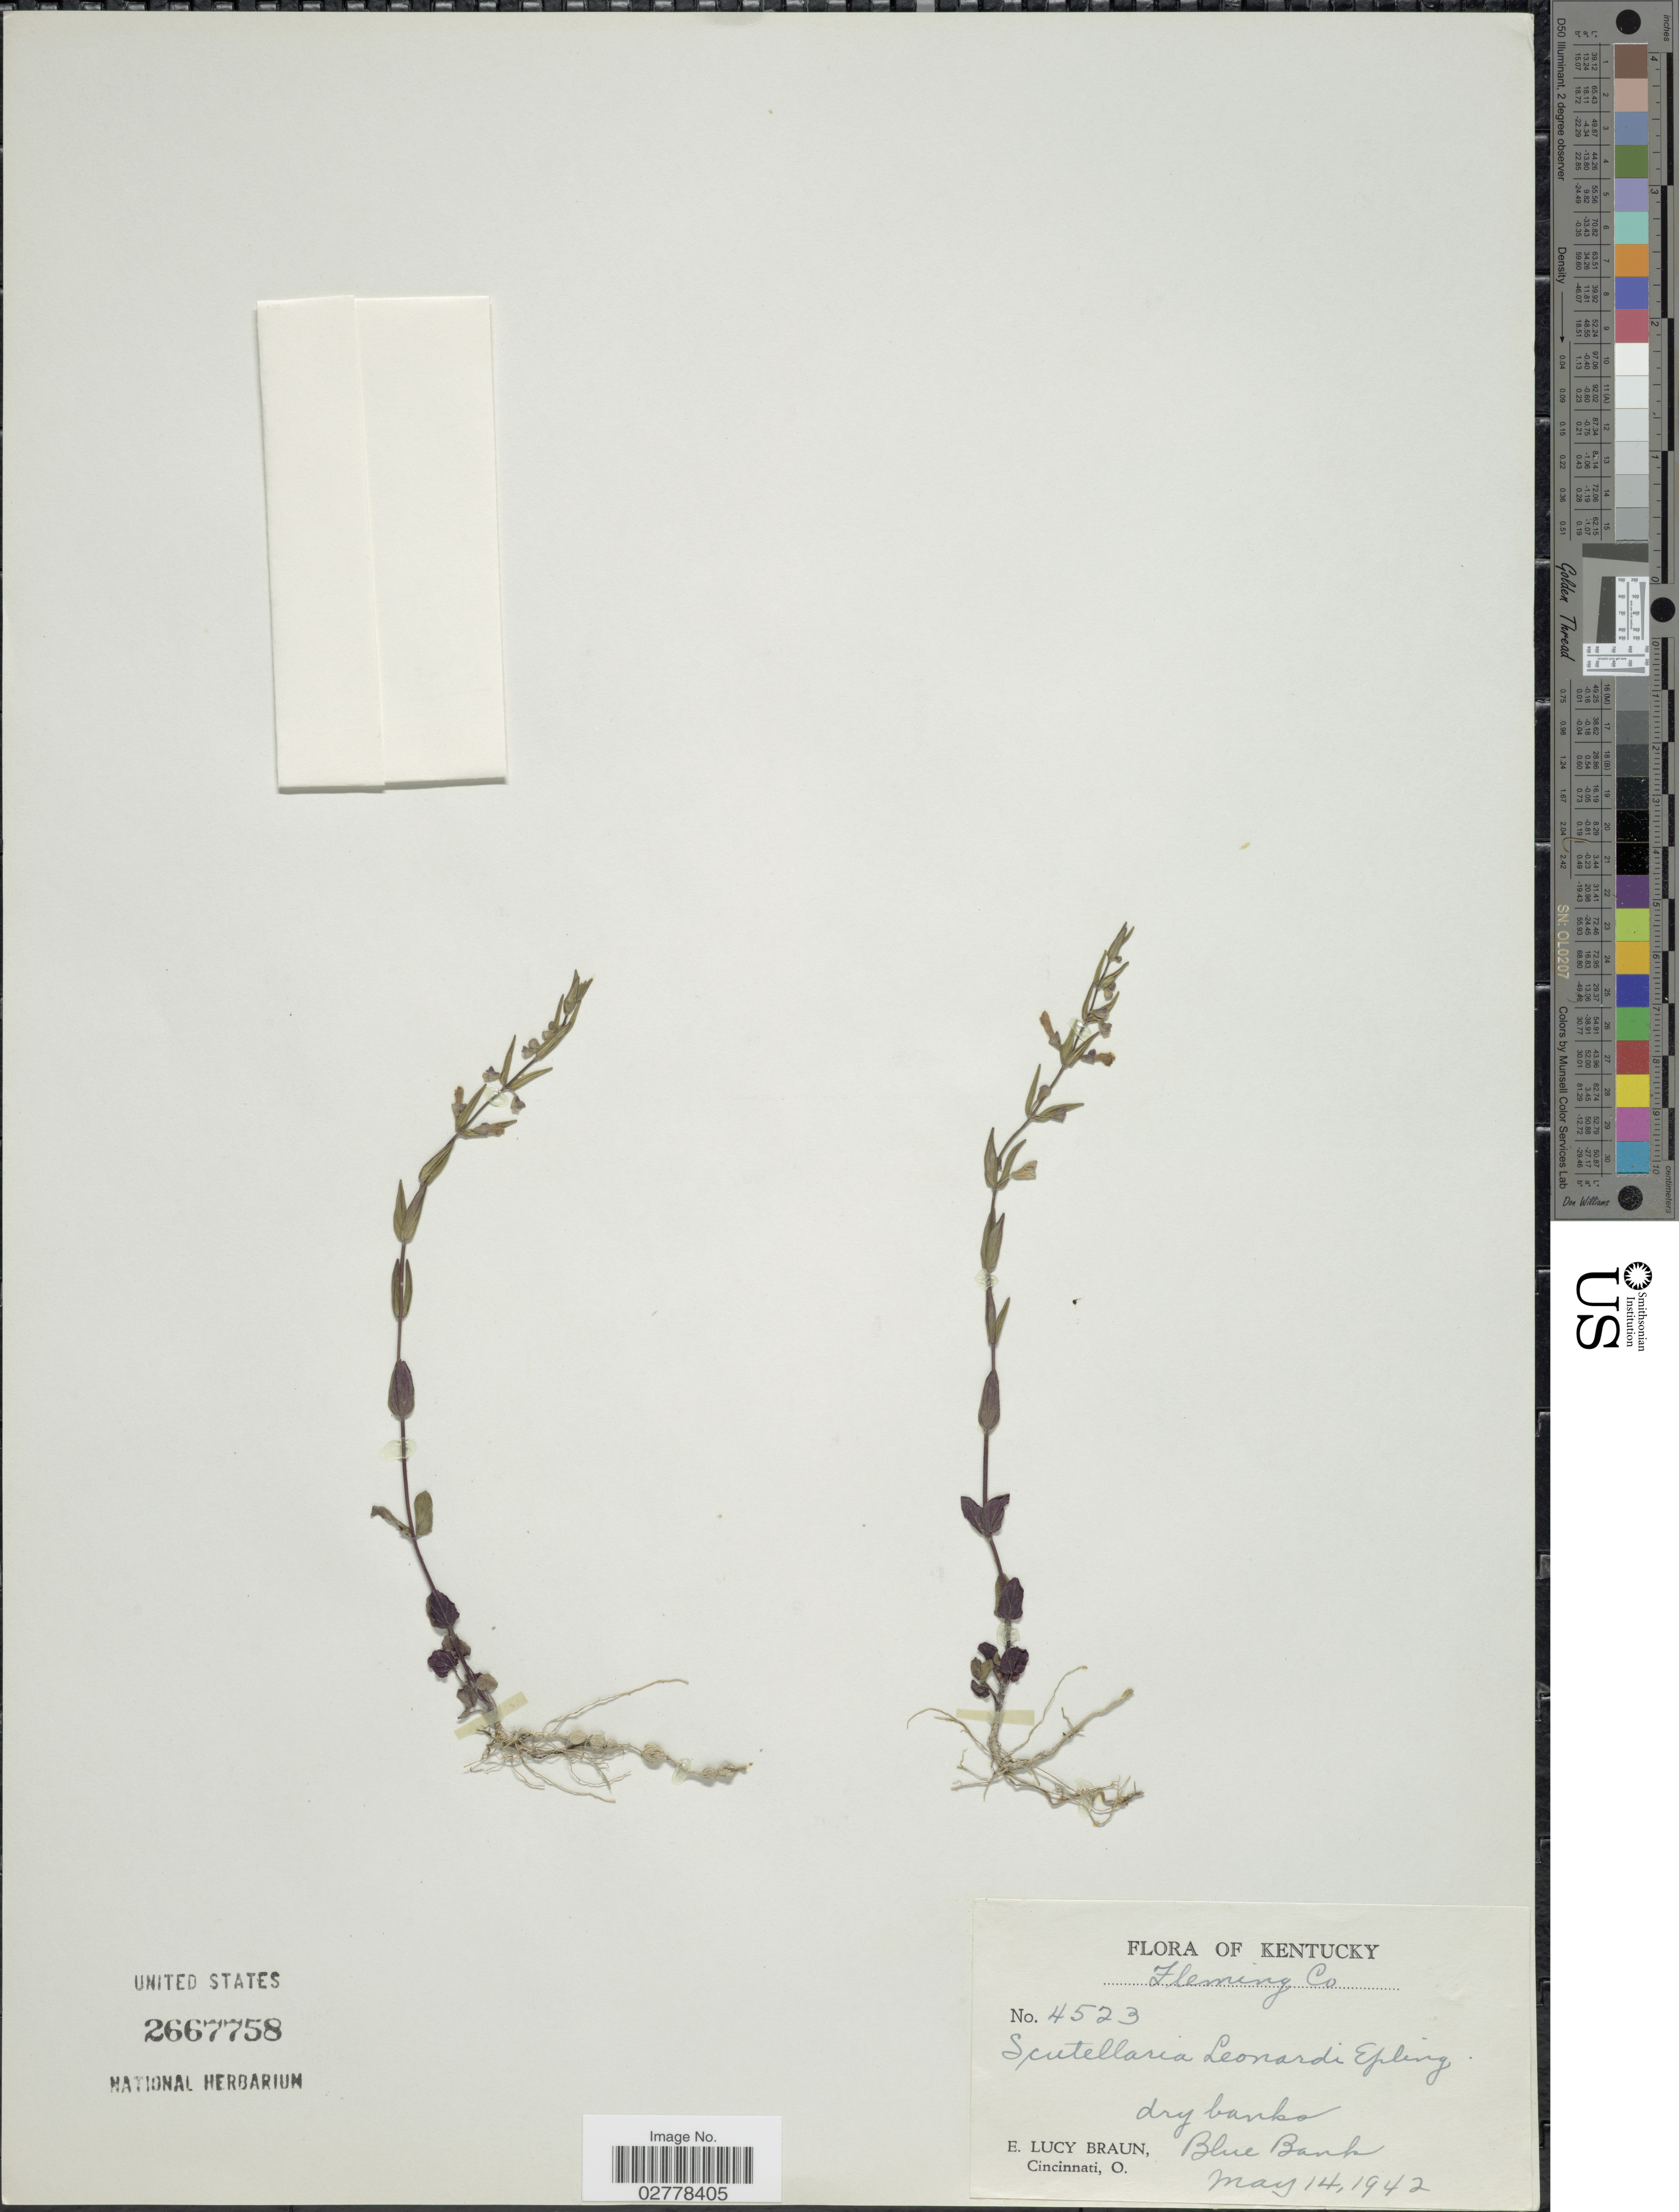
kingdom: Plantae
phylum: Tracheophyta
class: Magnoliopsida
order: Lamiales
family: Lamiaceae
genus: Scutellaria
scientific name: Scutellaria leonardii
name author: Epling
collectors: E. L. Braun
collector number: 4523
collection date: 1942-05-14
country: United States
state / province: Kentucky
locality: Fleming Co. Blue Bank.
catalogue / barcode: US 2667758